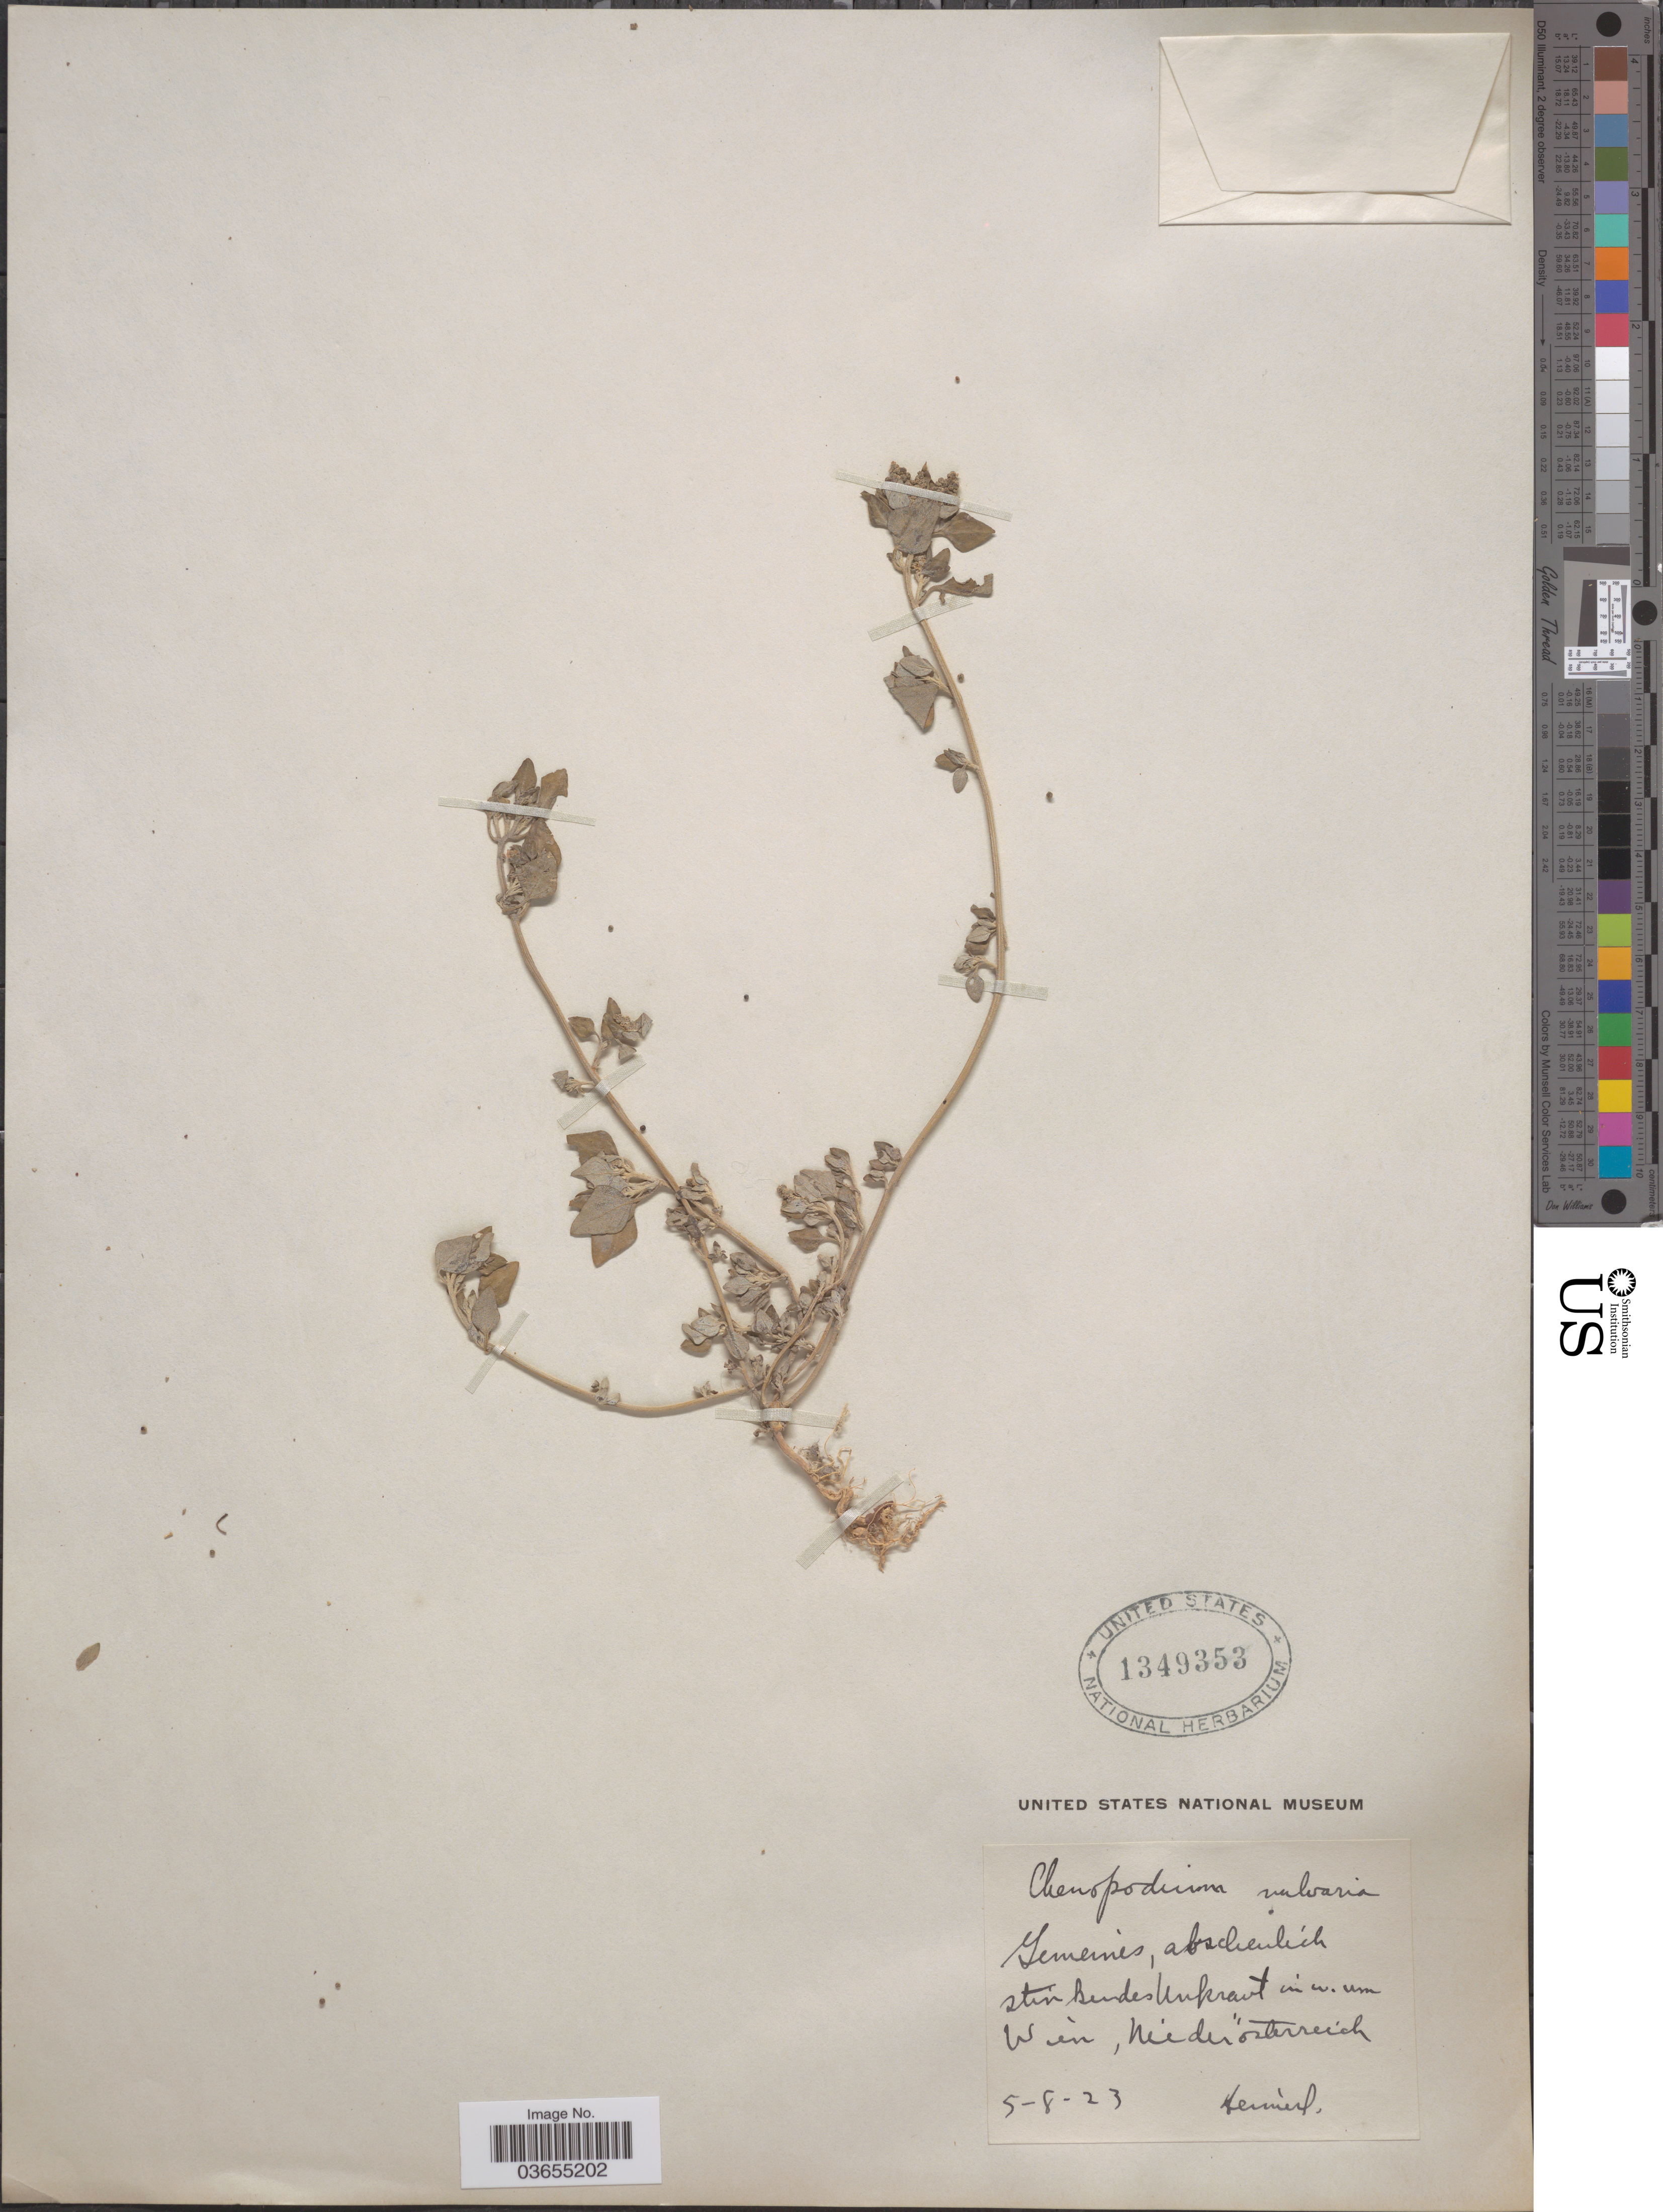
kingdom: Plantae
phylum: Tracheophyta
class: Magnoliopsida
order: Caryophyllales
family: Amaranthaceae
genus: Chenopodium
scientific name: Chenopodium vulvaria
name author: L.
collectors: Heimerl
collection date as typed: Transcribed d/m/y: 5/8/23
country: Austria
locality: Gemeines, abschenlich stir bendes Unkravt in w. usn Wien, Niederösterreich. [interpreted]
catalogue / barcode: US 1349353